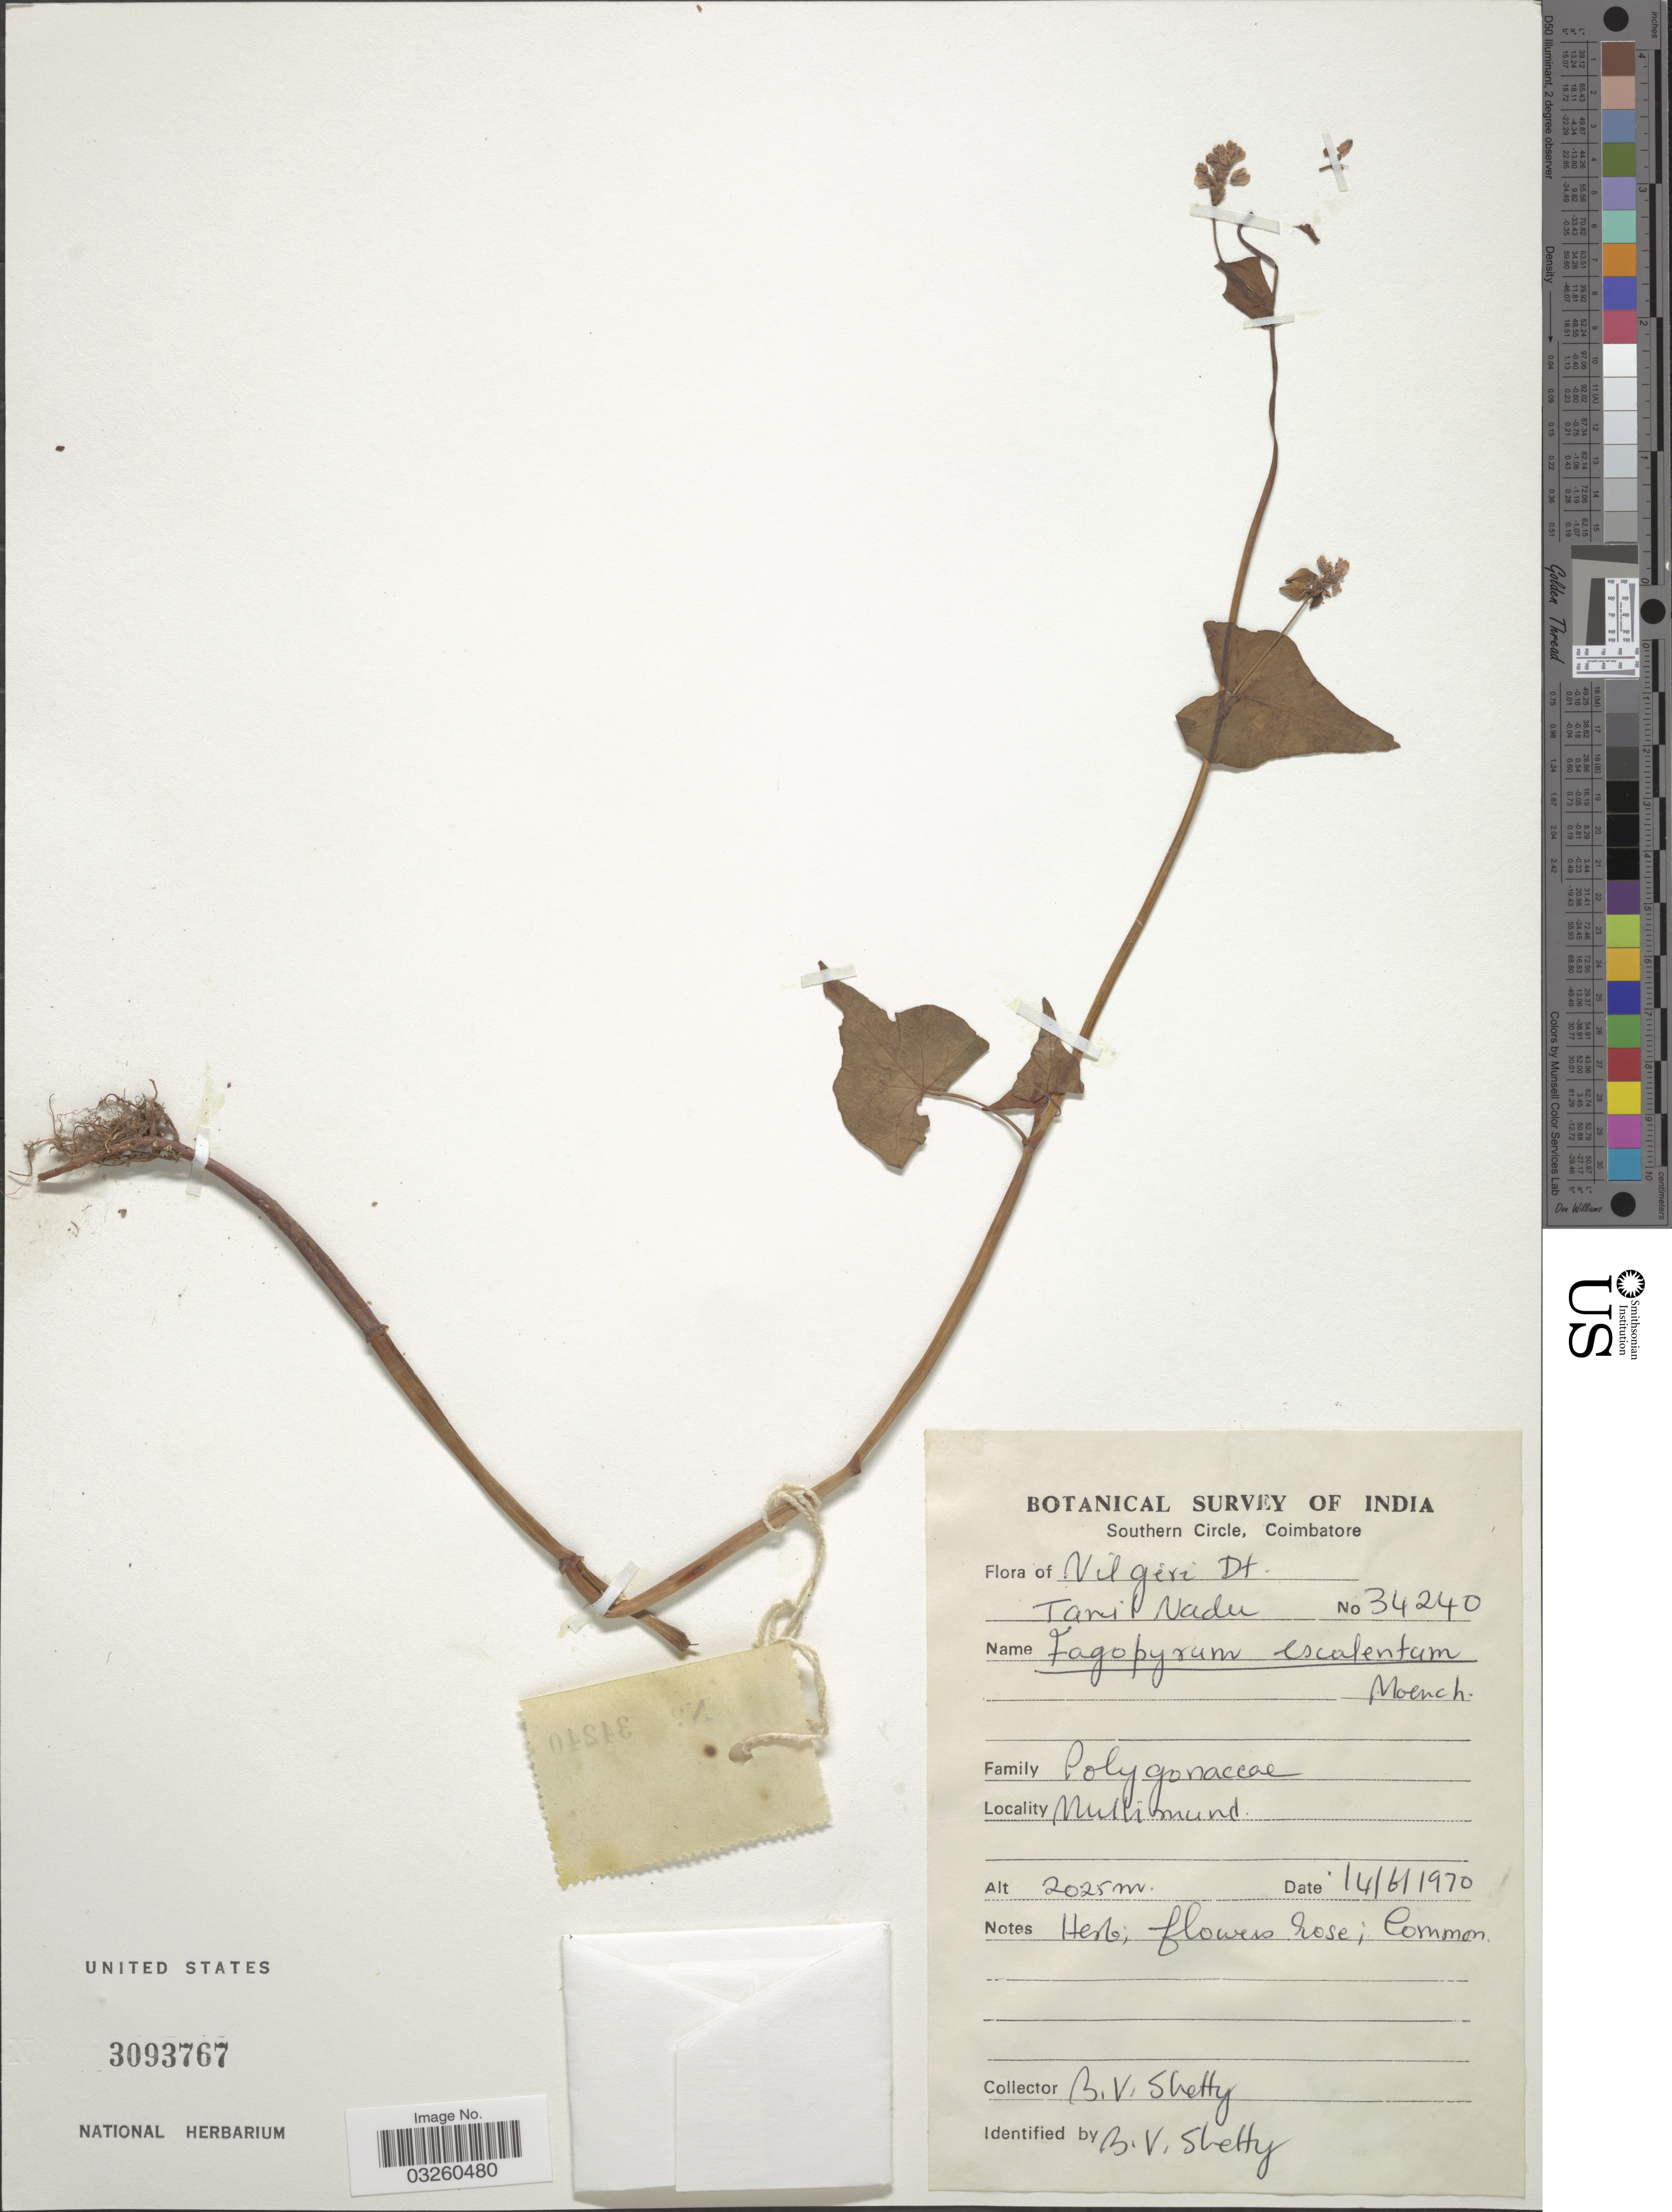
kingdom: Plantae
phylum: Tracheophyta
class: Magnoliopsida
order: Caryophyllales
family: Polygonaceae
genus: Fagopyrum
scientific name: Fagopyrum esculentum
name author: Moench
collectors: B.V. Shetty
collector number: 34240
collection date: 1970-06-14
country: India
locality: Nilgiri Dt. Tari Nadu. Mullimund.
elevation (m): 2025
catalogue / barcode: US 3093767